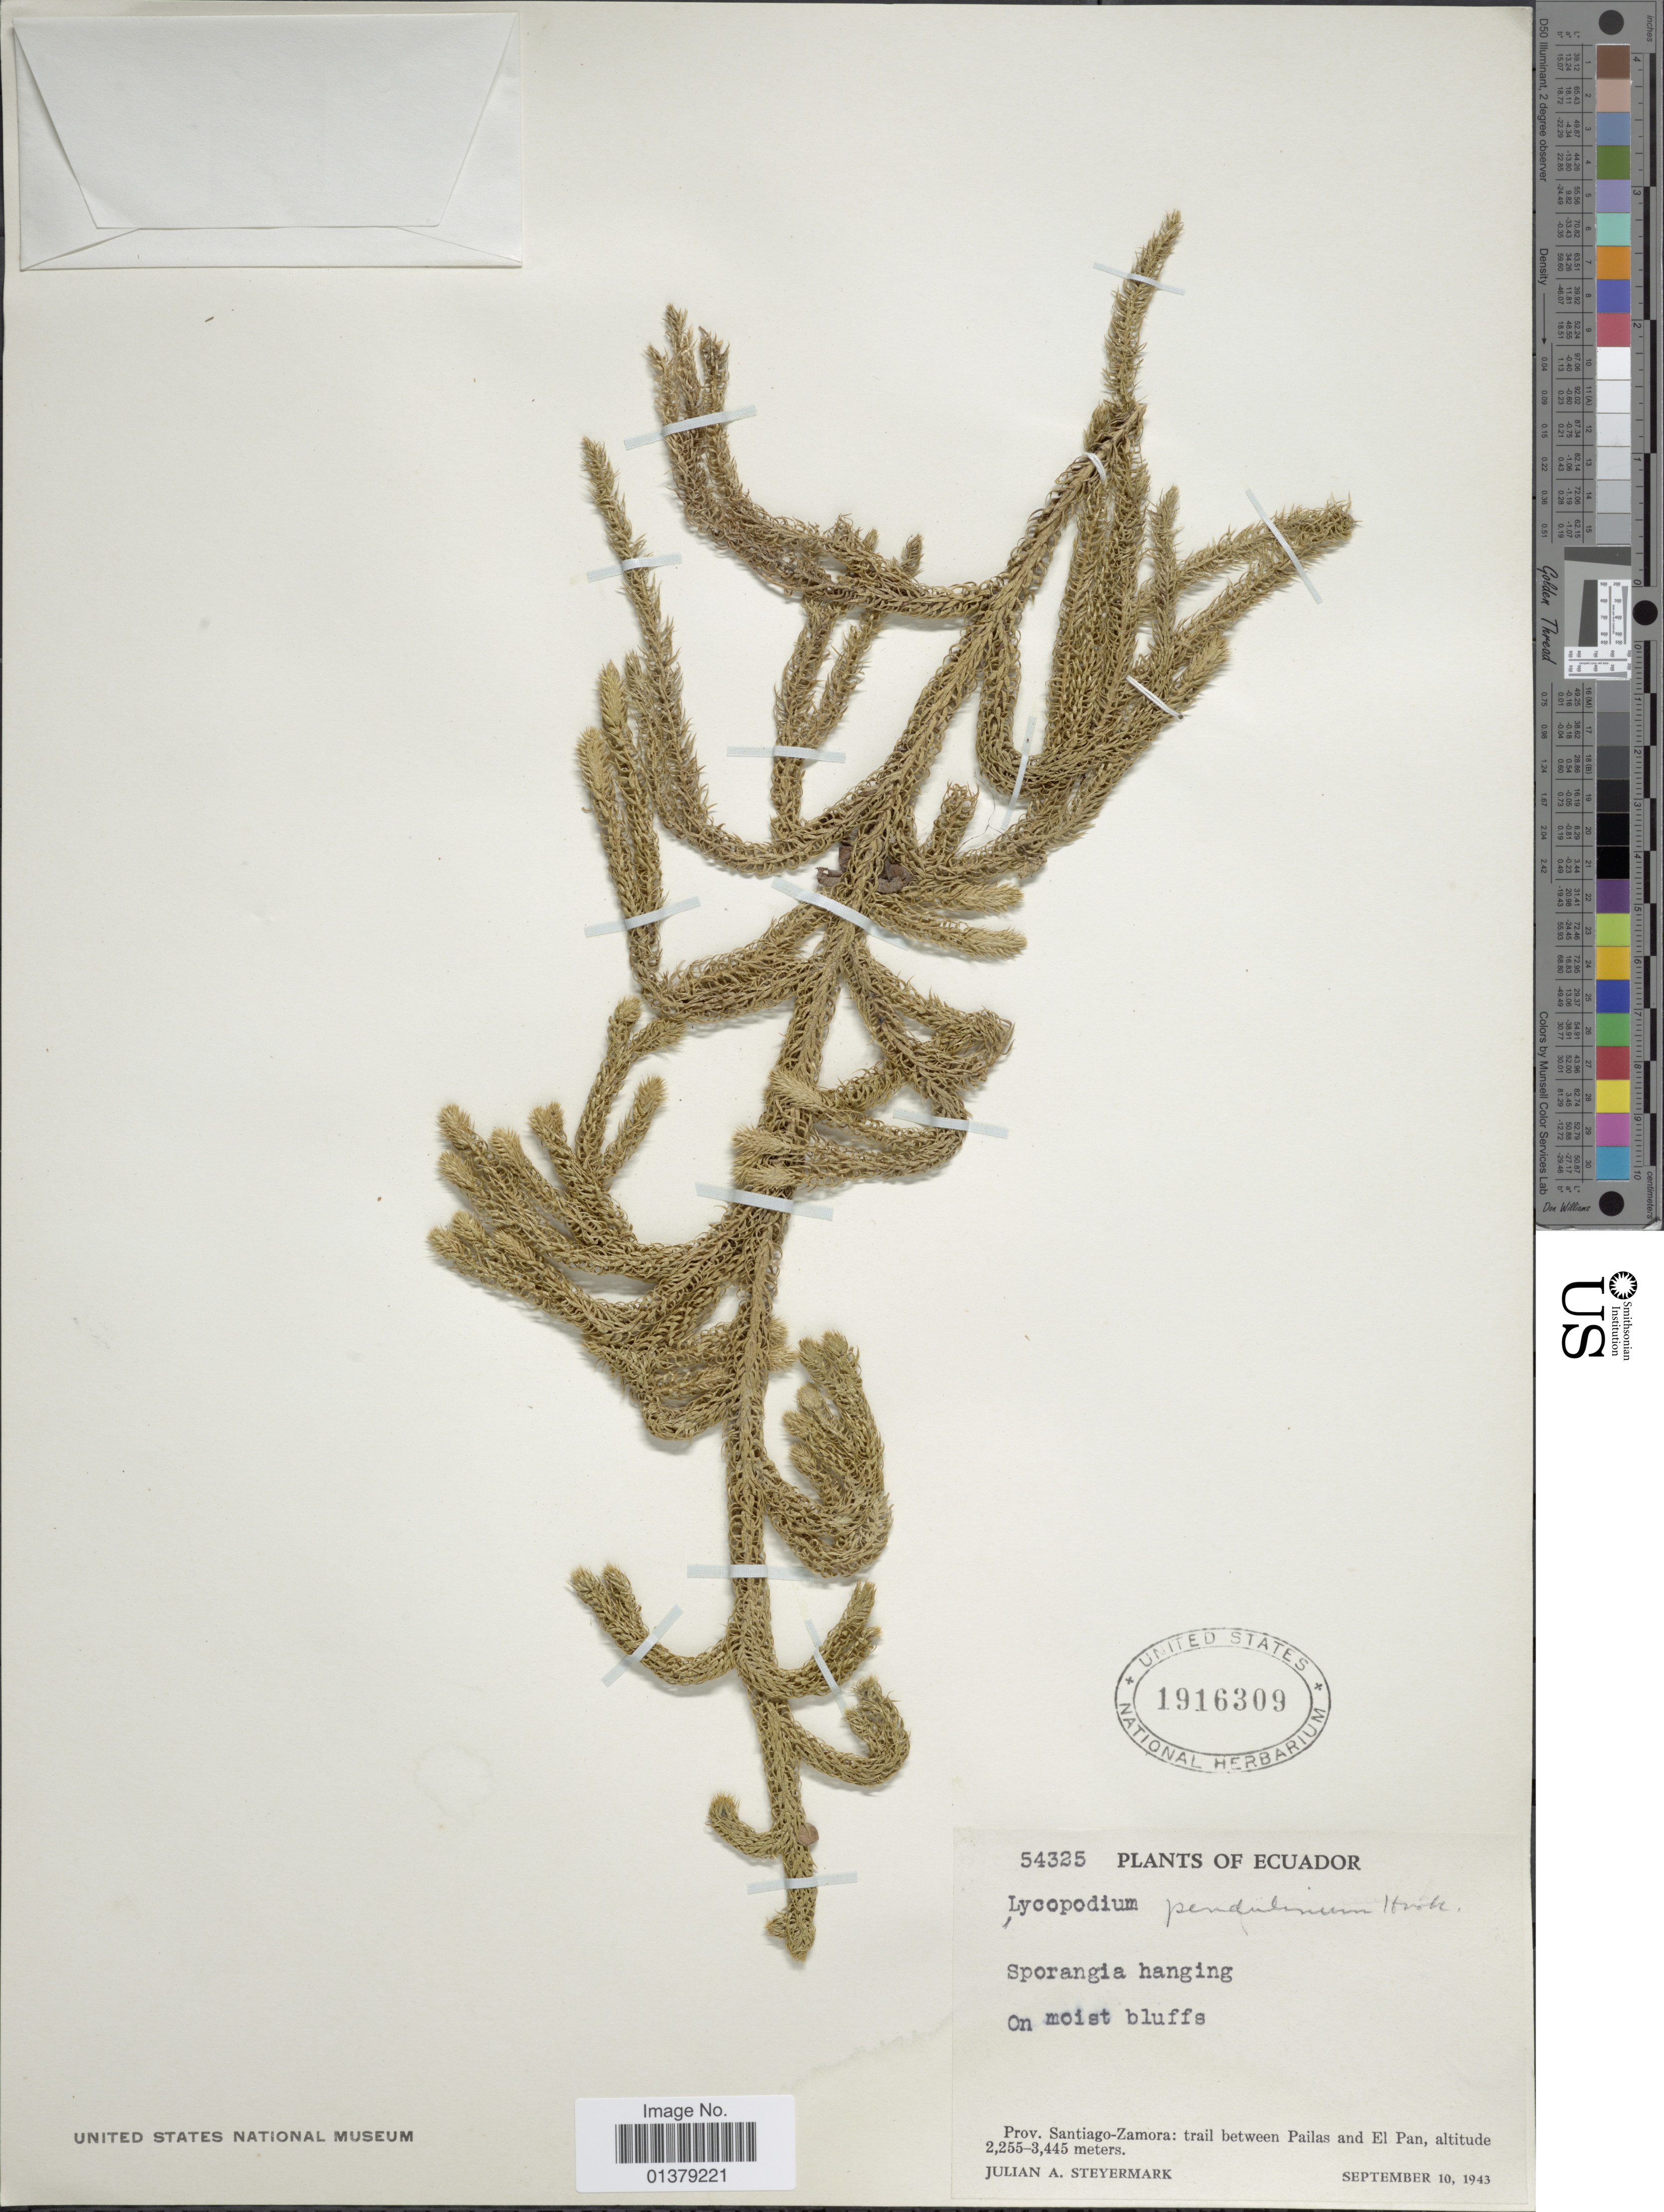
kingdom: Plantae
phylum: Tracheophyta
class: Lycopodiopsida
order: Lycopodiales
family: Lycopodiaceae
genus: Palhinhaea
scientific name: Palhinhaea pendulina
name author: (Hook.) Holub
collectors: J. Steyermark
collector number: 54325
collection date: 1943-09-10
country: Ecuador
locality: Prov. Santiago-Zamora: trail between Pailas and El Pan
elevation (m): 2255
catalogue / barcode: US 1916309